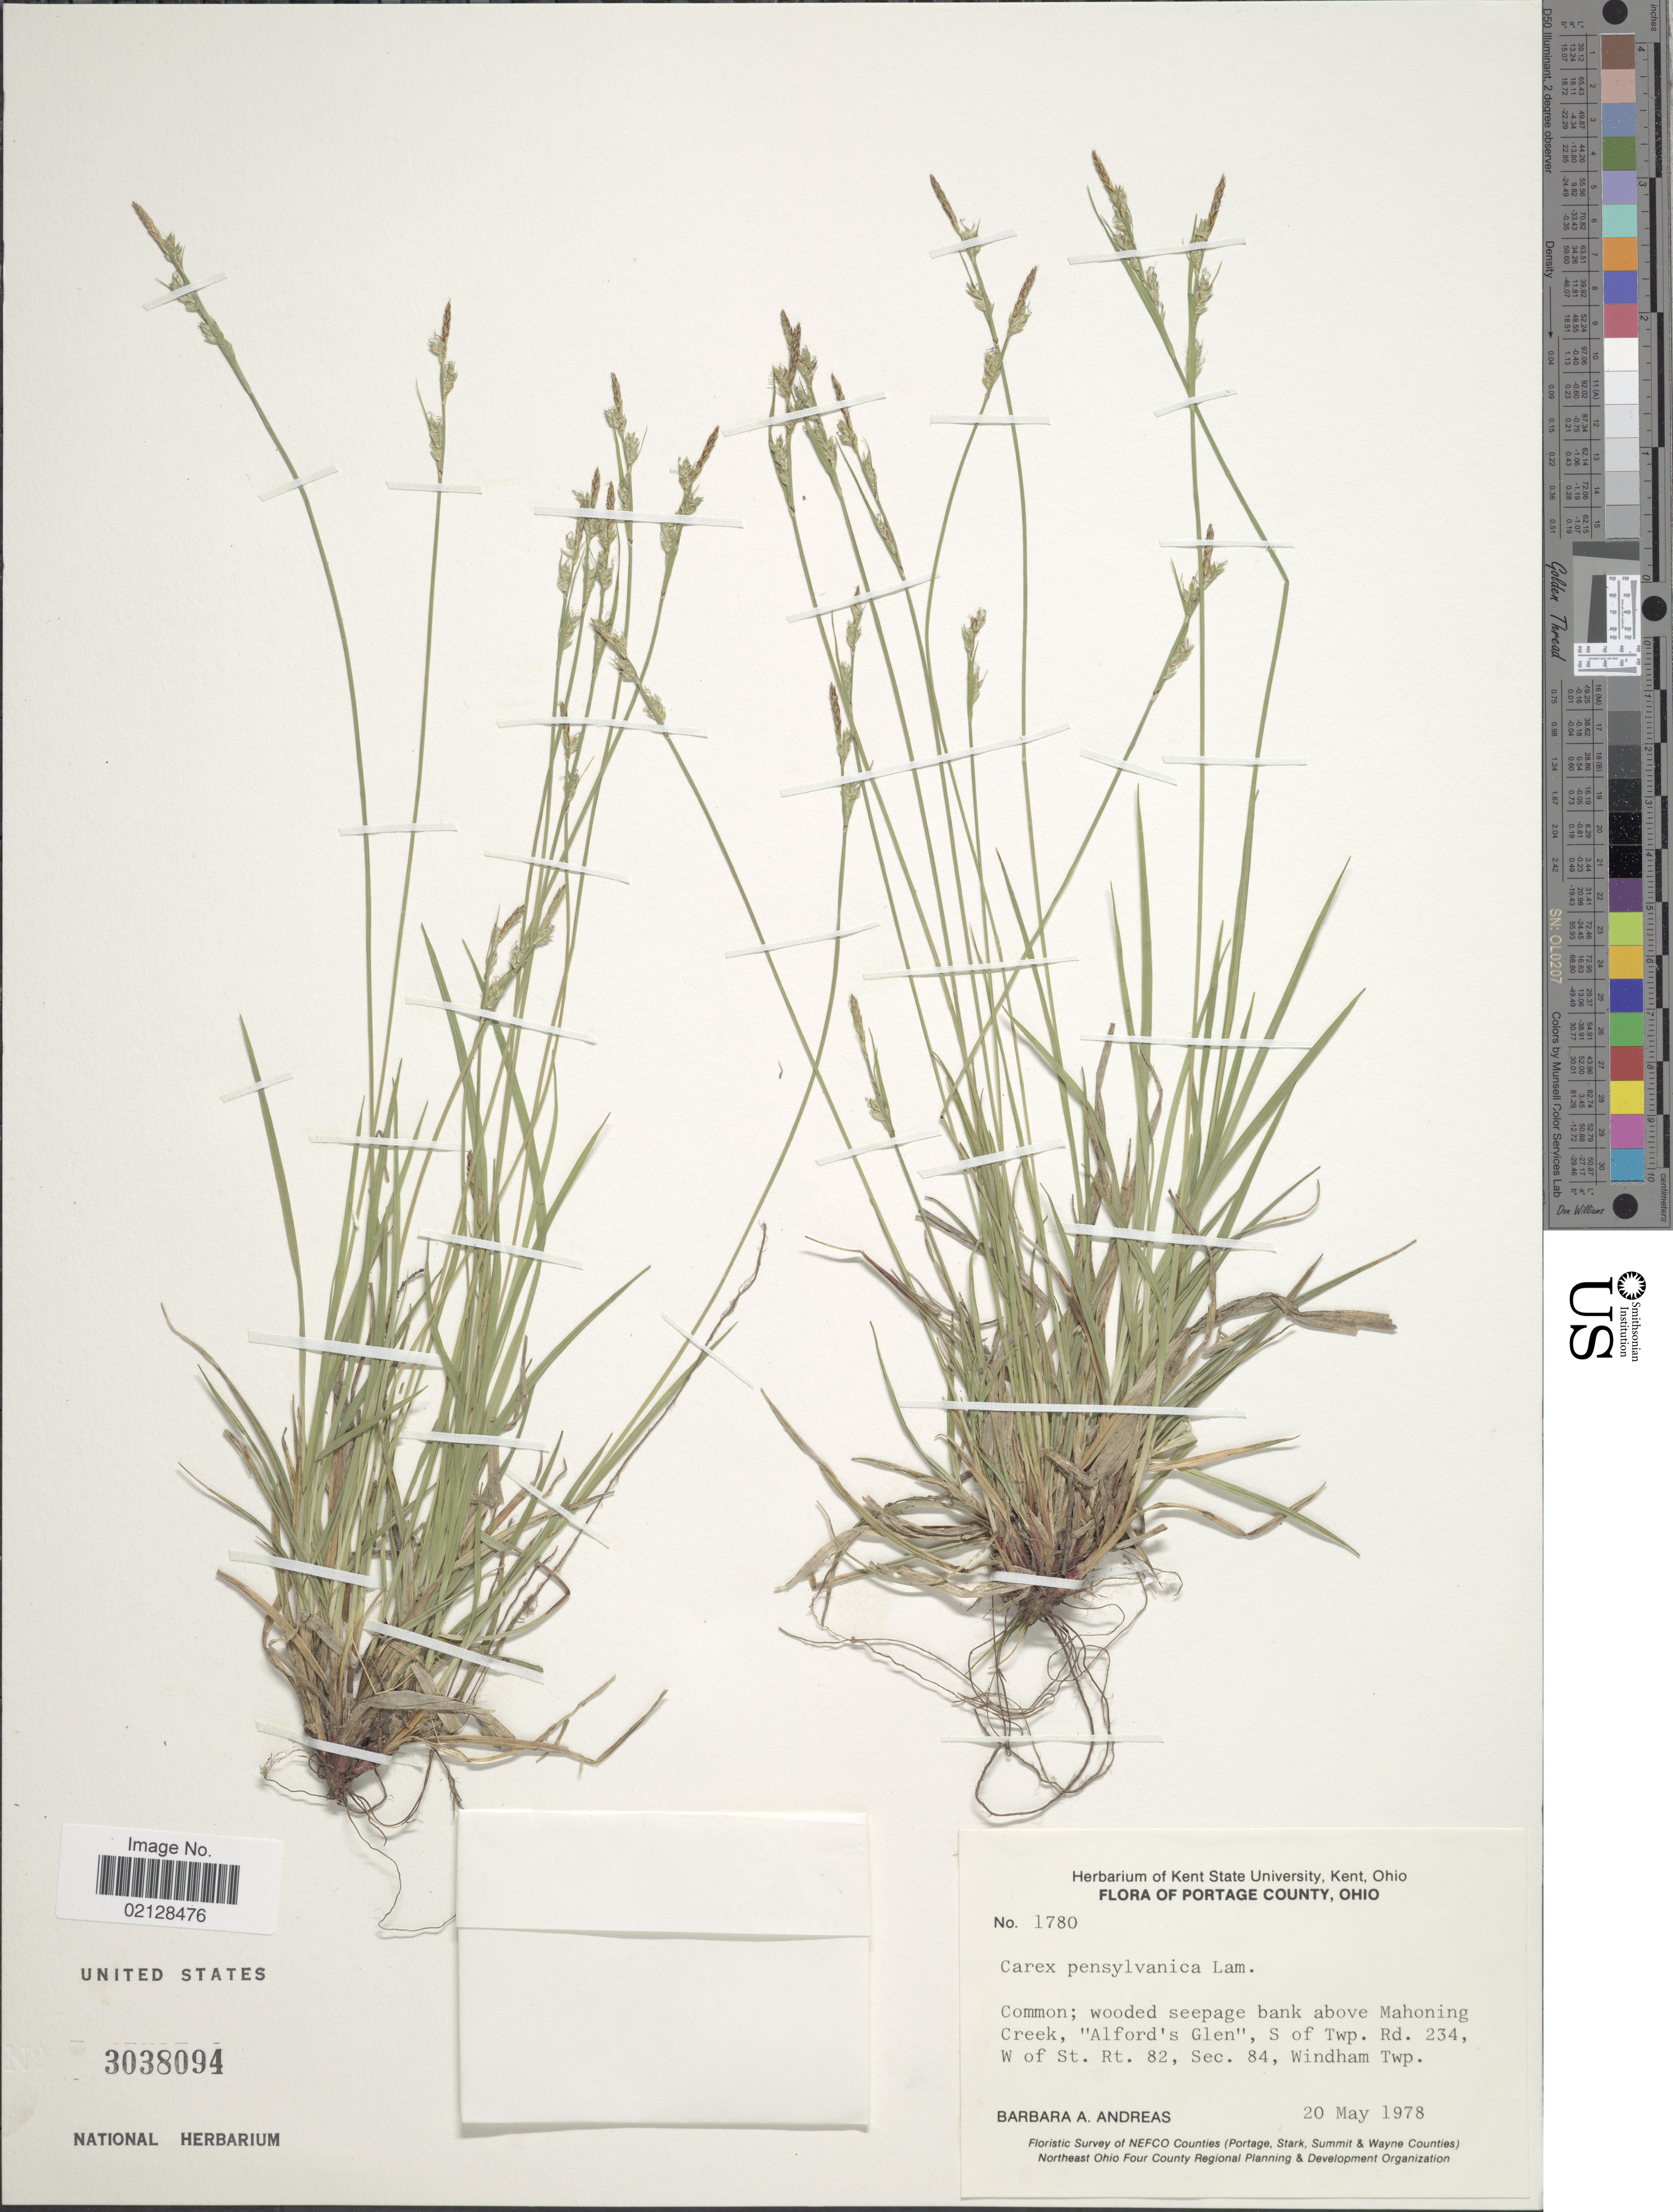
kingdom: Plantae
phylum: Tracheophyta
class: Liliopsida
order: Poales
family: Cyperaceae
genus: Carex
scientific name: Carex pensylvanica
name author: Lam.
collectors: B. A. Andreas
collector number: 1780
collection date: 1978-05-20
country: United States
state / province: Ohio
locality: Portage County, Ohio, Common, wooded seepage bank above Mahoning Creek, "Alford's Glen", S of Twp., Rd. 234, W of St. Rt. 82, Sec. 84, Windhim Twp.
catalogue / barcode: US 3038094